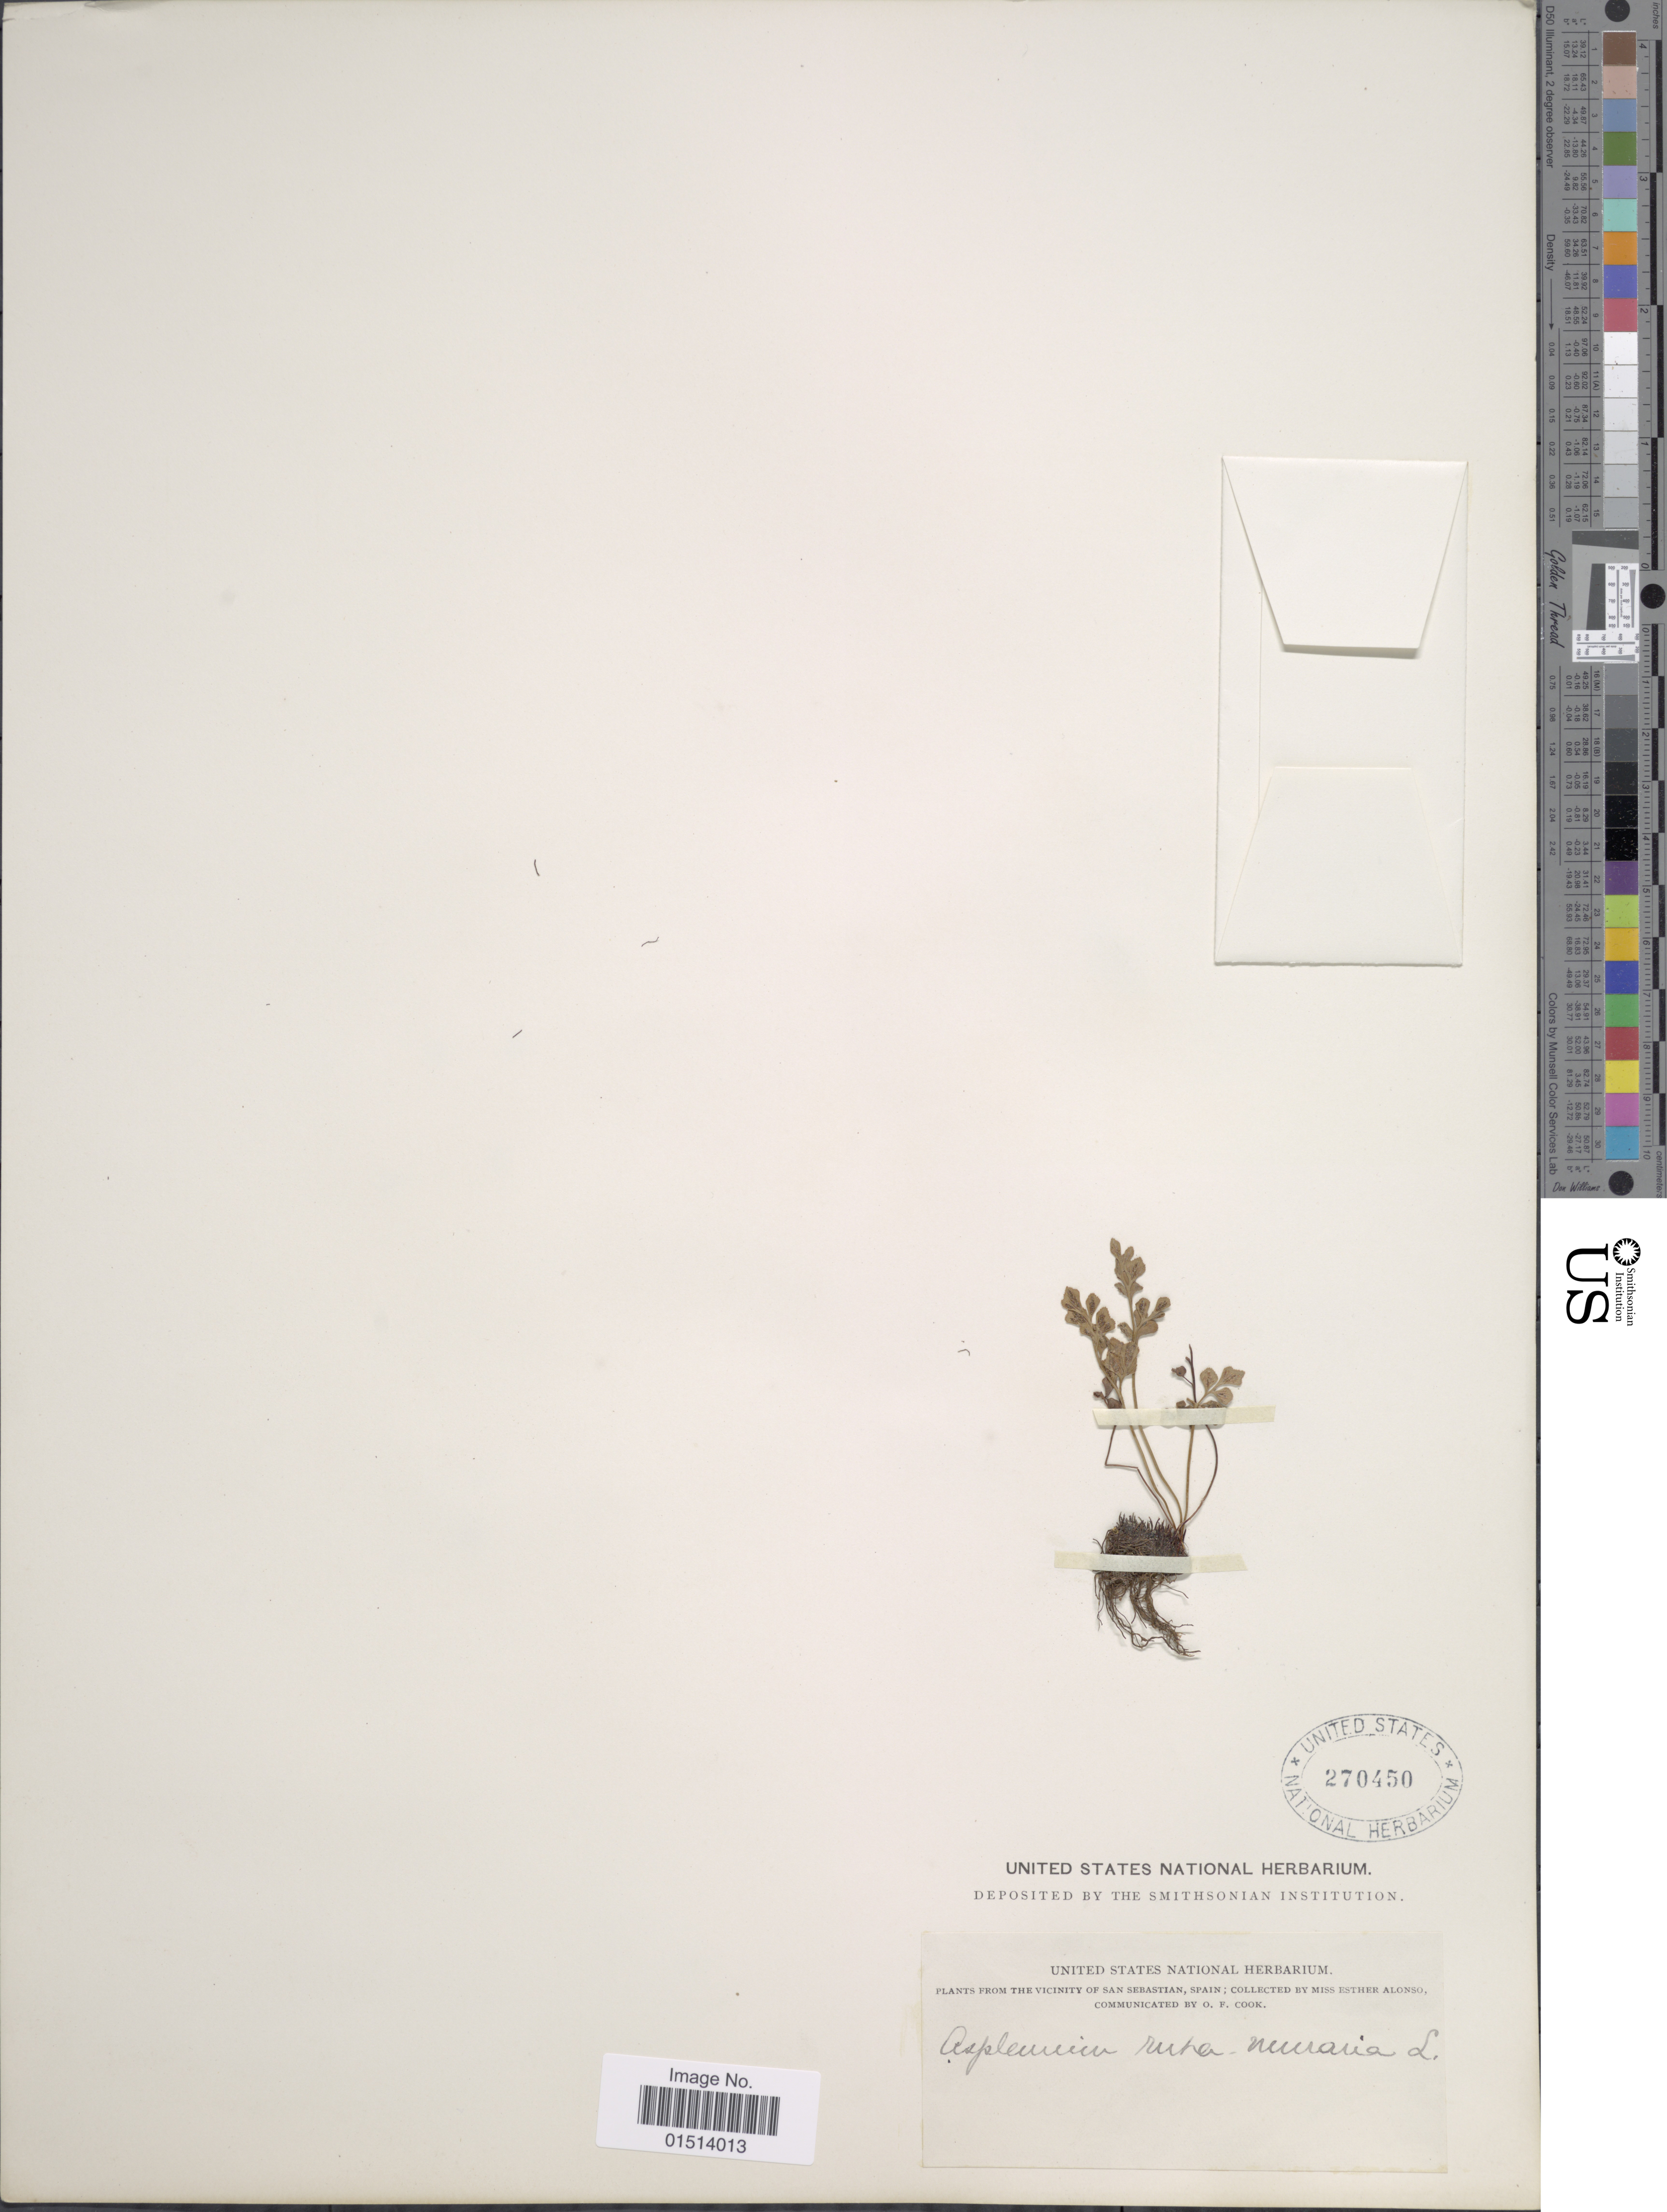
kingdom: Plantae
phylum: Tracheophyta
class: Polypodiopsida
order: Polypodiales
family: Aspleniaceae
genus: Asplenium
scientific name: Asplenium ruta-muraria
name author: L.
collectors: E. Alonso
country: Spain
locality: San Sebastian, Spain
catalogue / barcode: US 270450